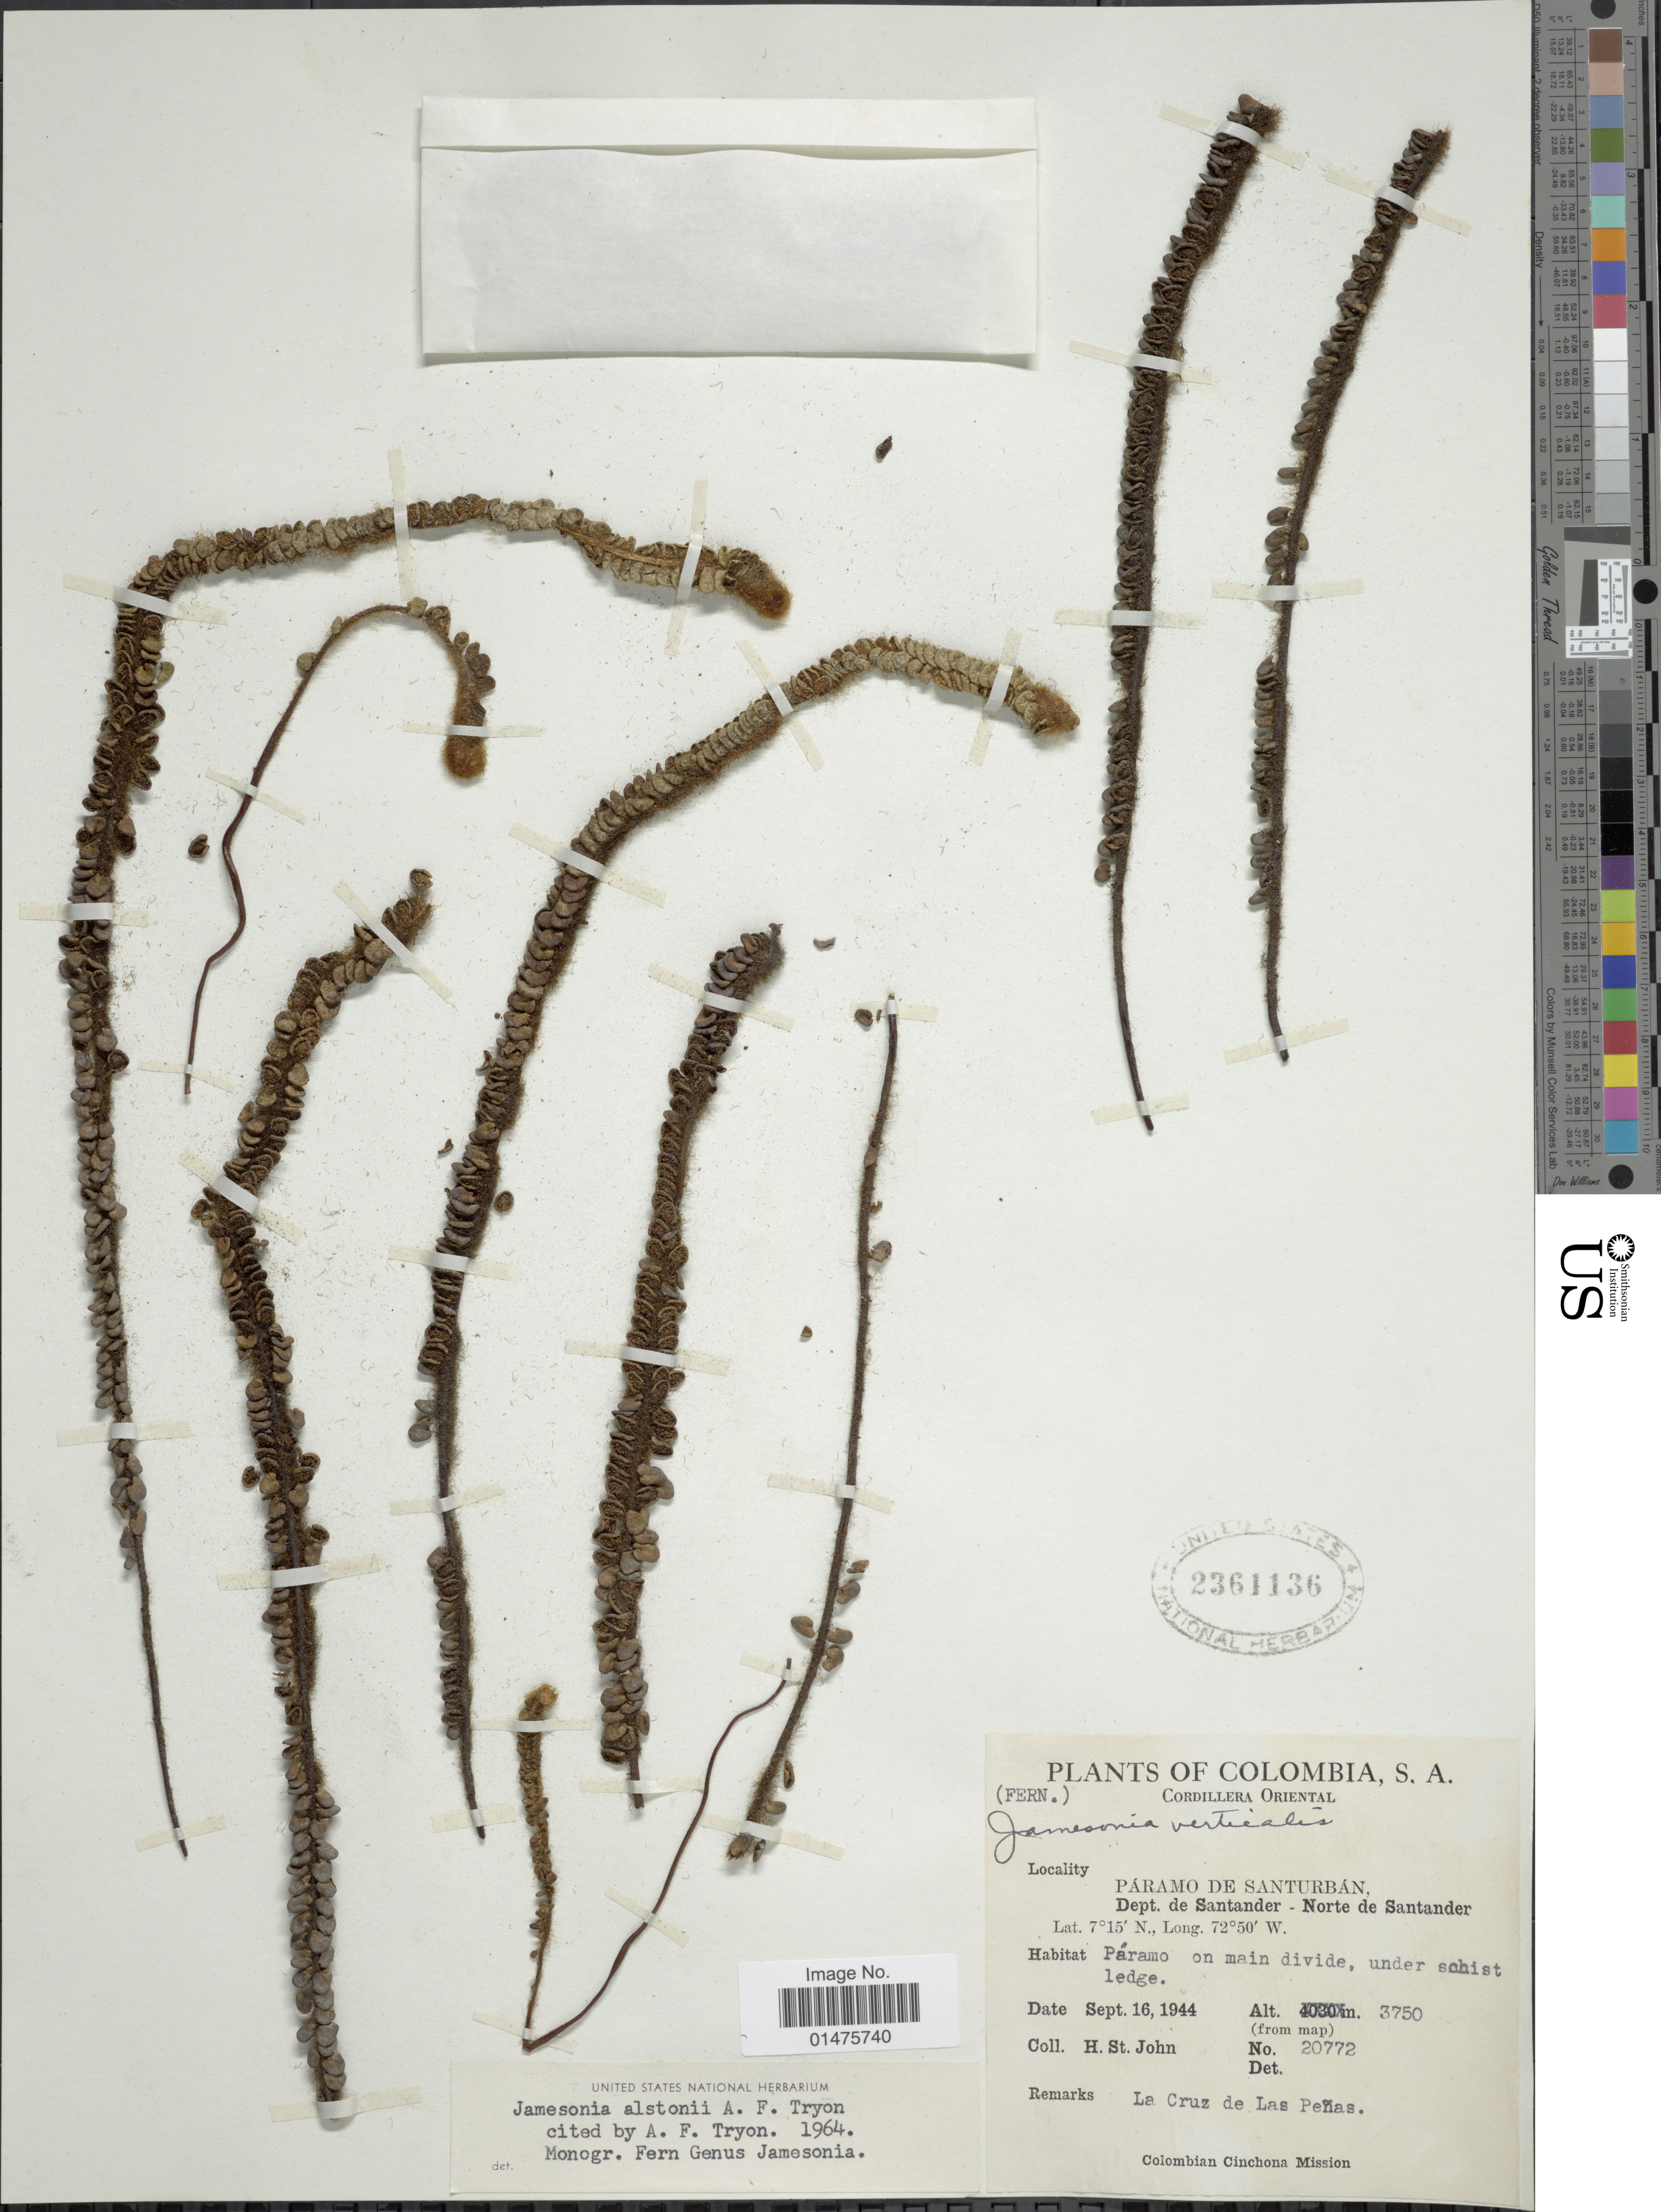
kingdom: Plantae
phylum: Tracheophyta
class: Polypodiopsida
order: Polypodiales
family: Pteridaceae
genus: Jamesonia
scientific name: Jamesonia alstonii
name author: A.F. Tryon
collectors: H. St. John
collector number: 20772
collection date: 1944-09-16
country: Colombia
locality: Cordillera Oriental, Páramo de Santurbán, Dept. de Santander - Norte de Santander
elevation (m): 3750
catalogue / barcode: US 2361136